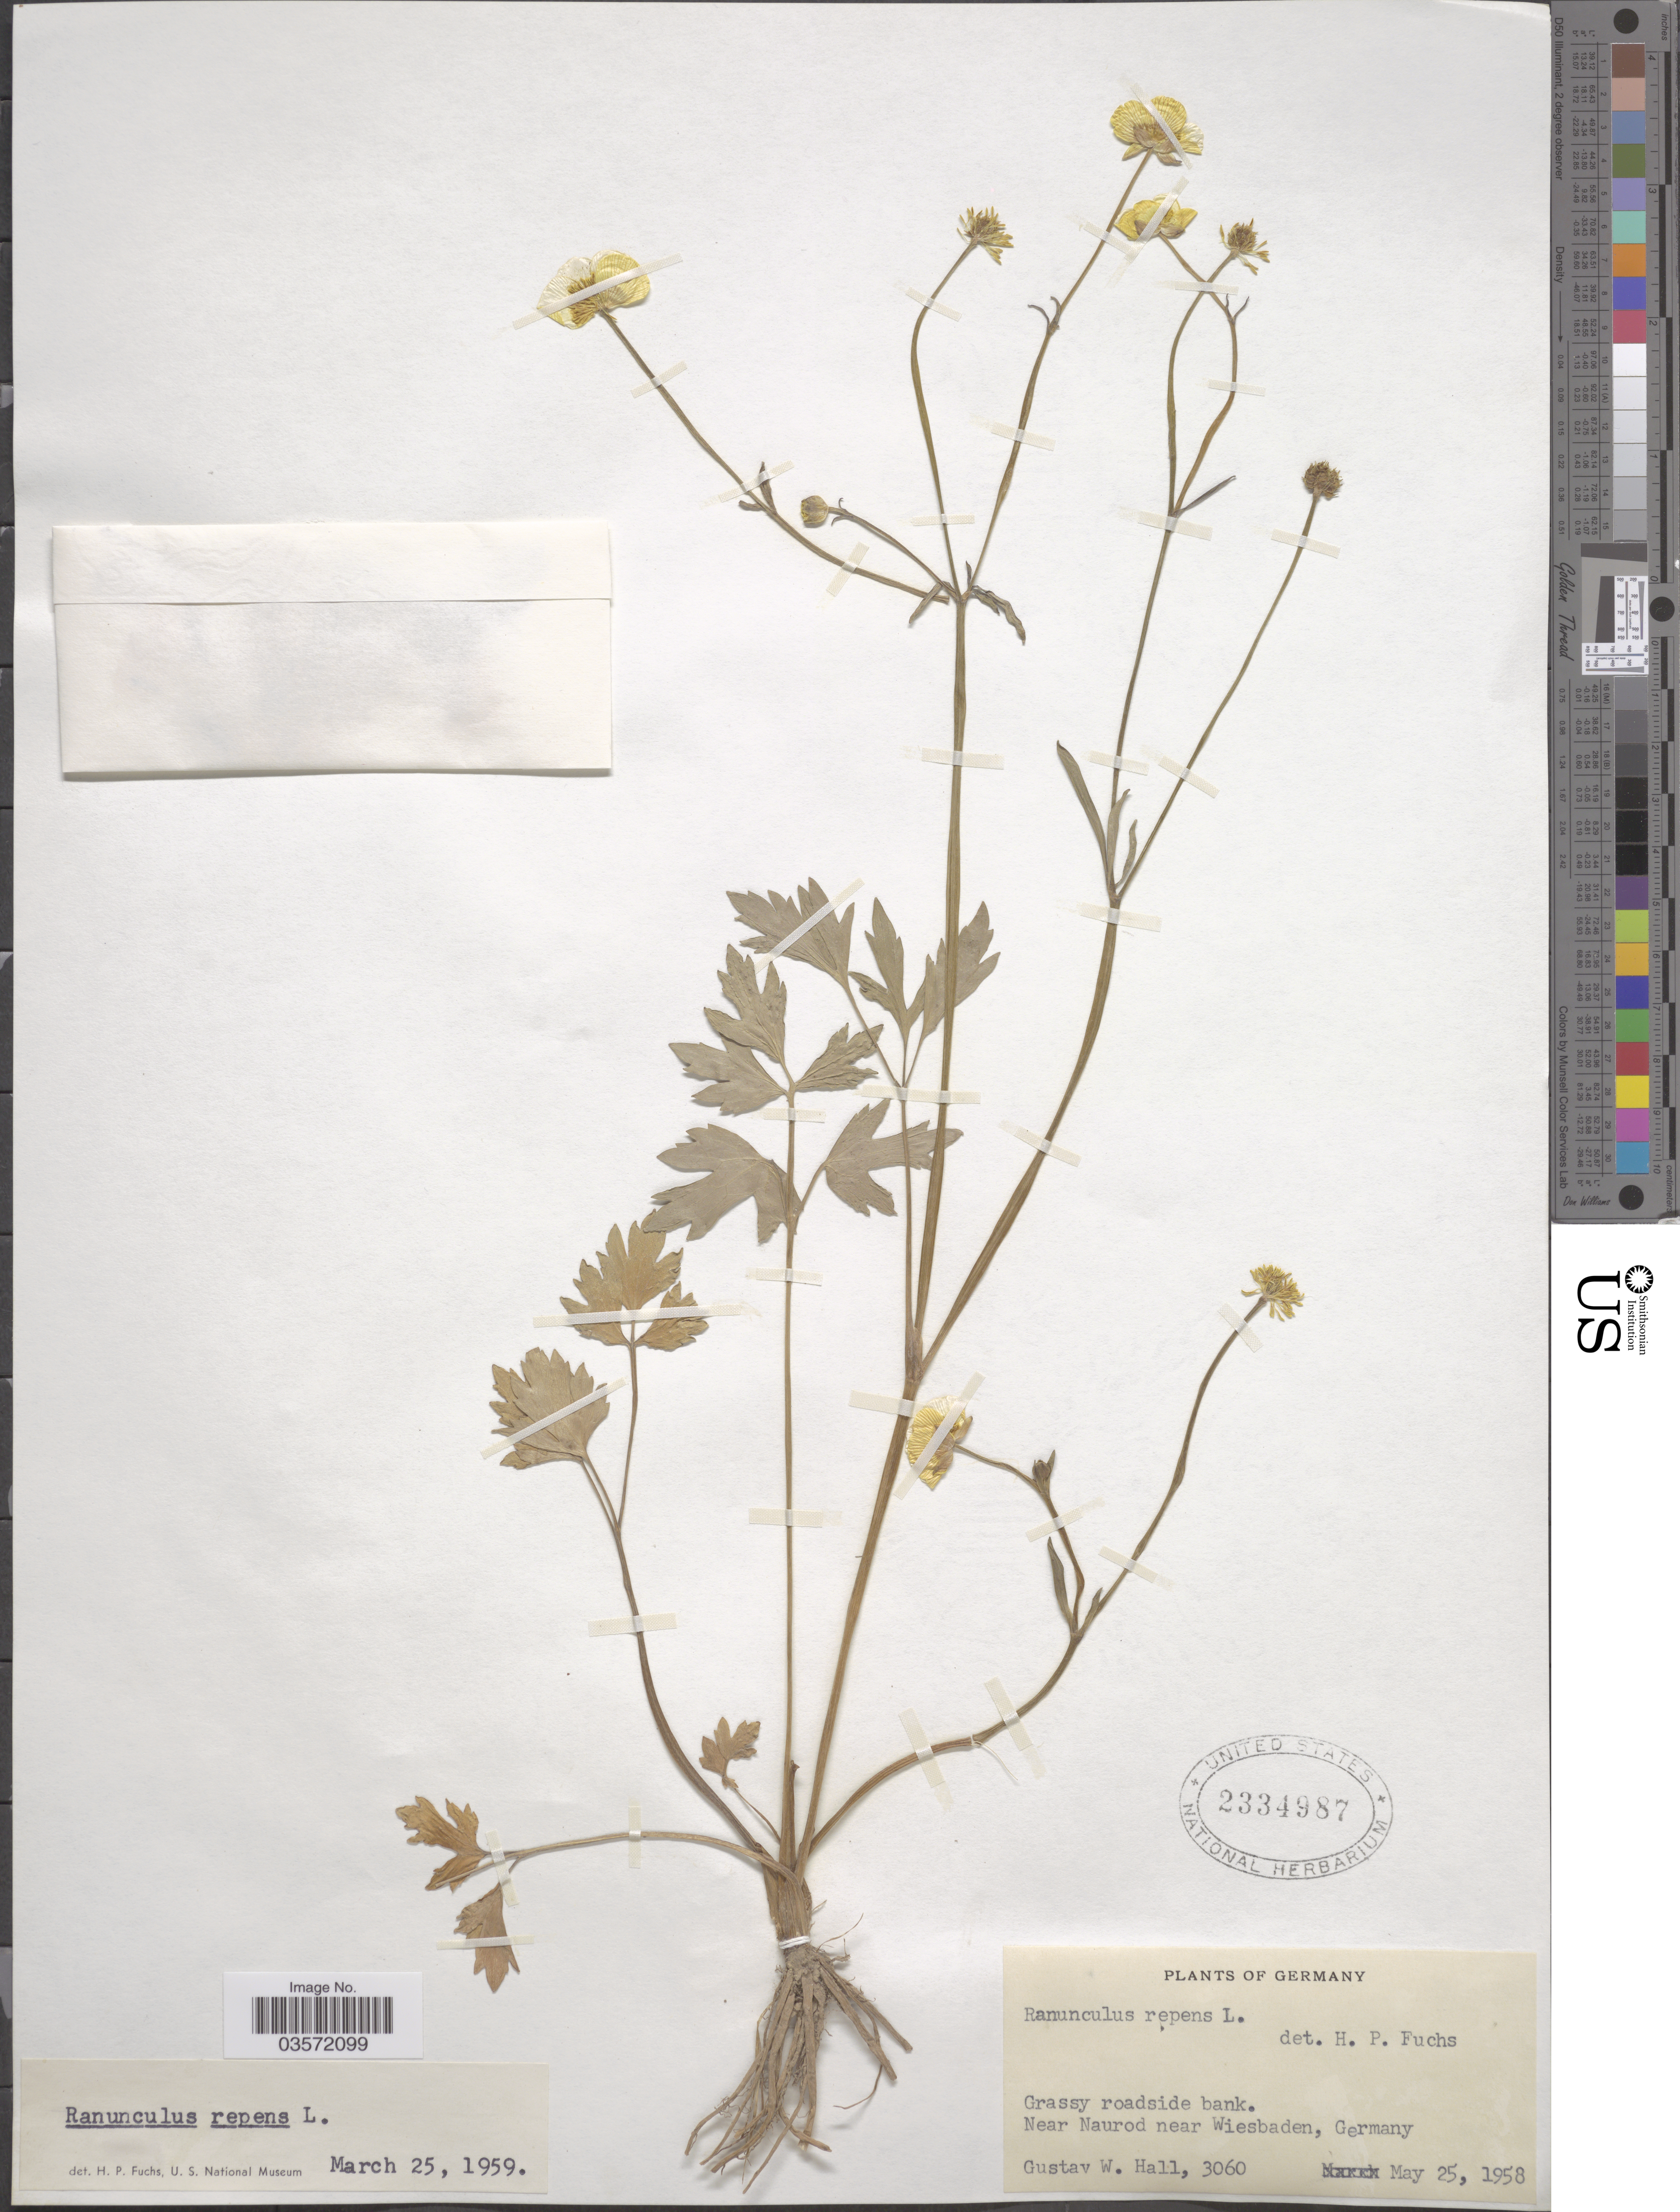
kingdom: Plantae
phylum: Tracheophyta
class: Magnoliopsida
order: Ranunculales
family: Ranunculaceae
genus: Ranunculus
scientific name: Ranunculus repens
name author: L.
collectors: G. Hall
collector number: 3060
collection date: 1958-05-25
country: Germany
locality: Grassy roadside bank. Near Naurod near Wiesbaden.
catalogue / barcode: US 2334987